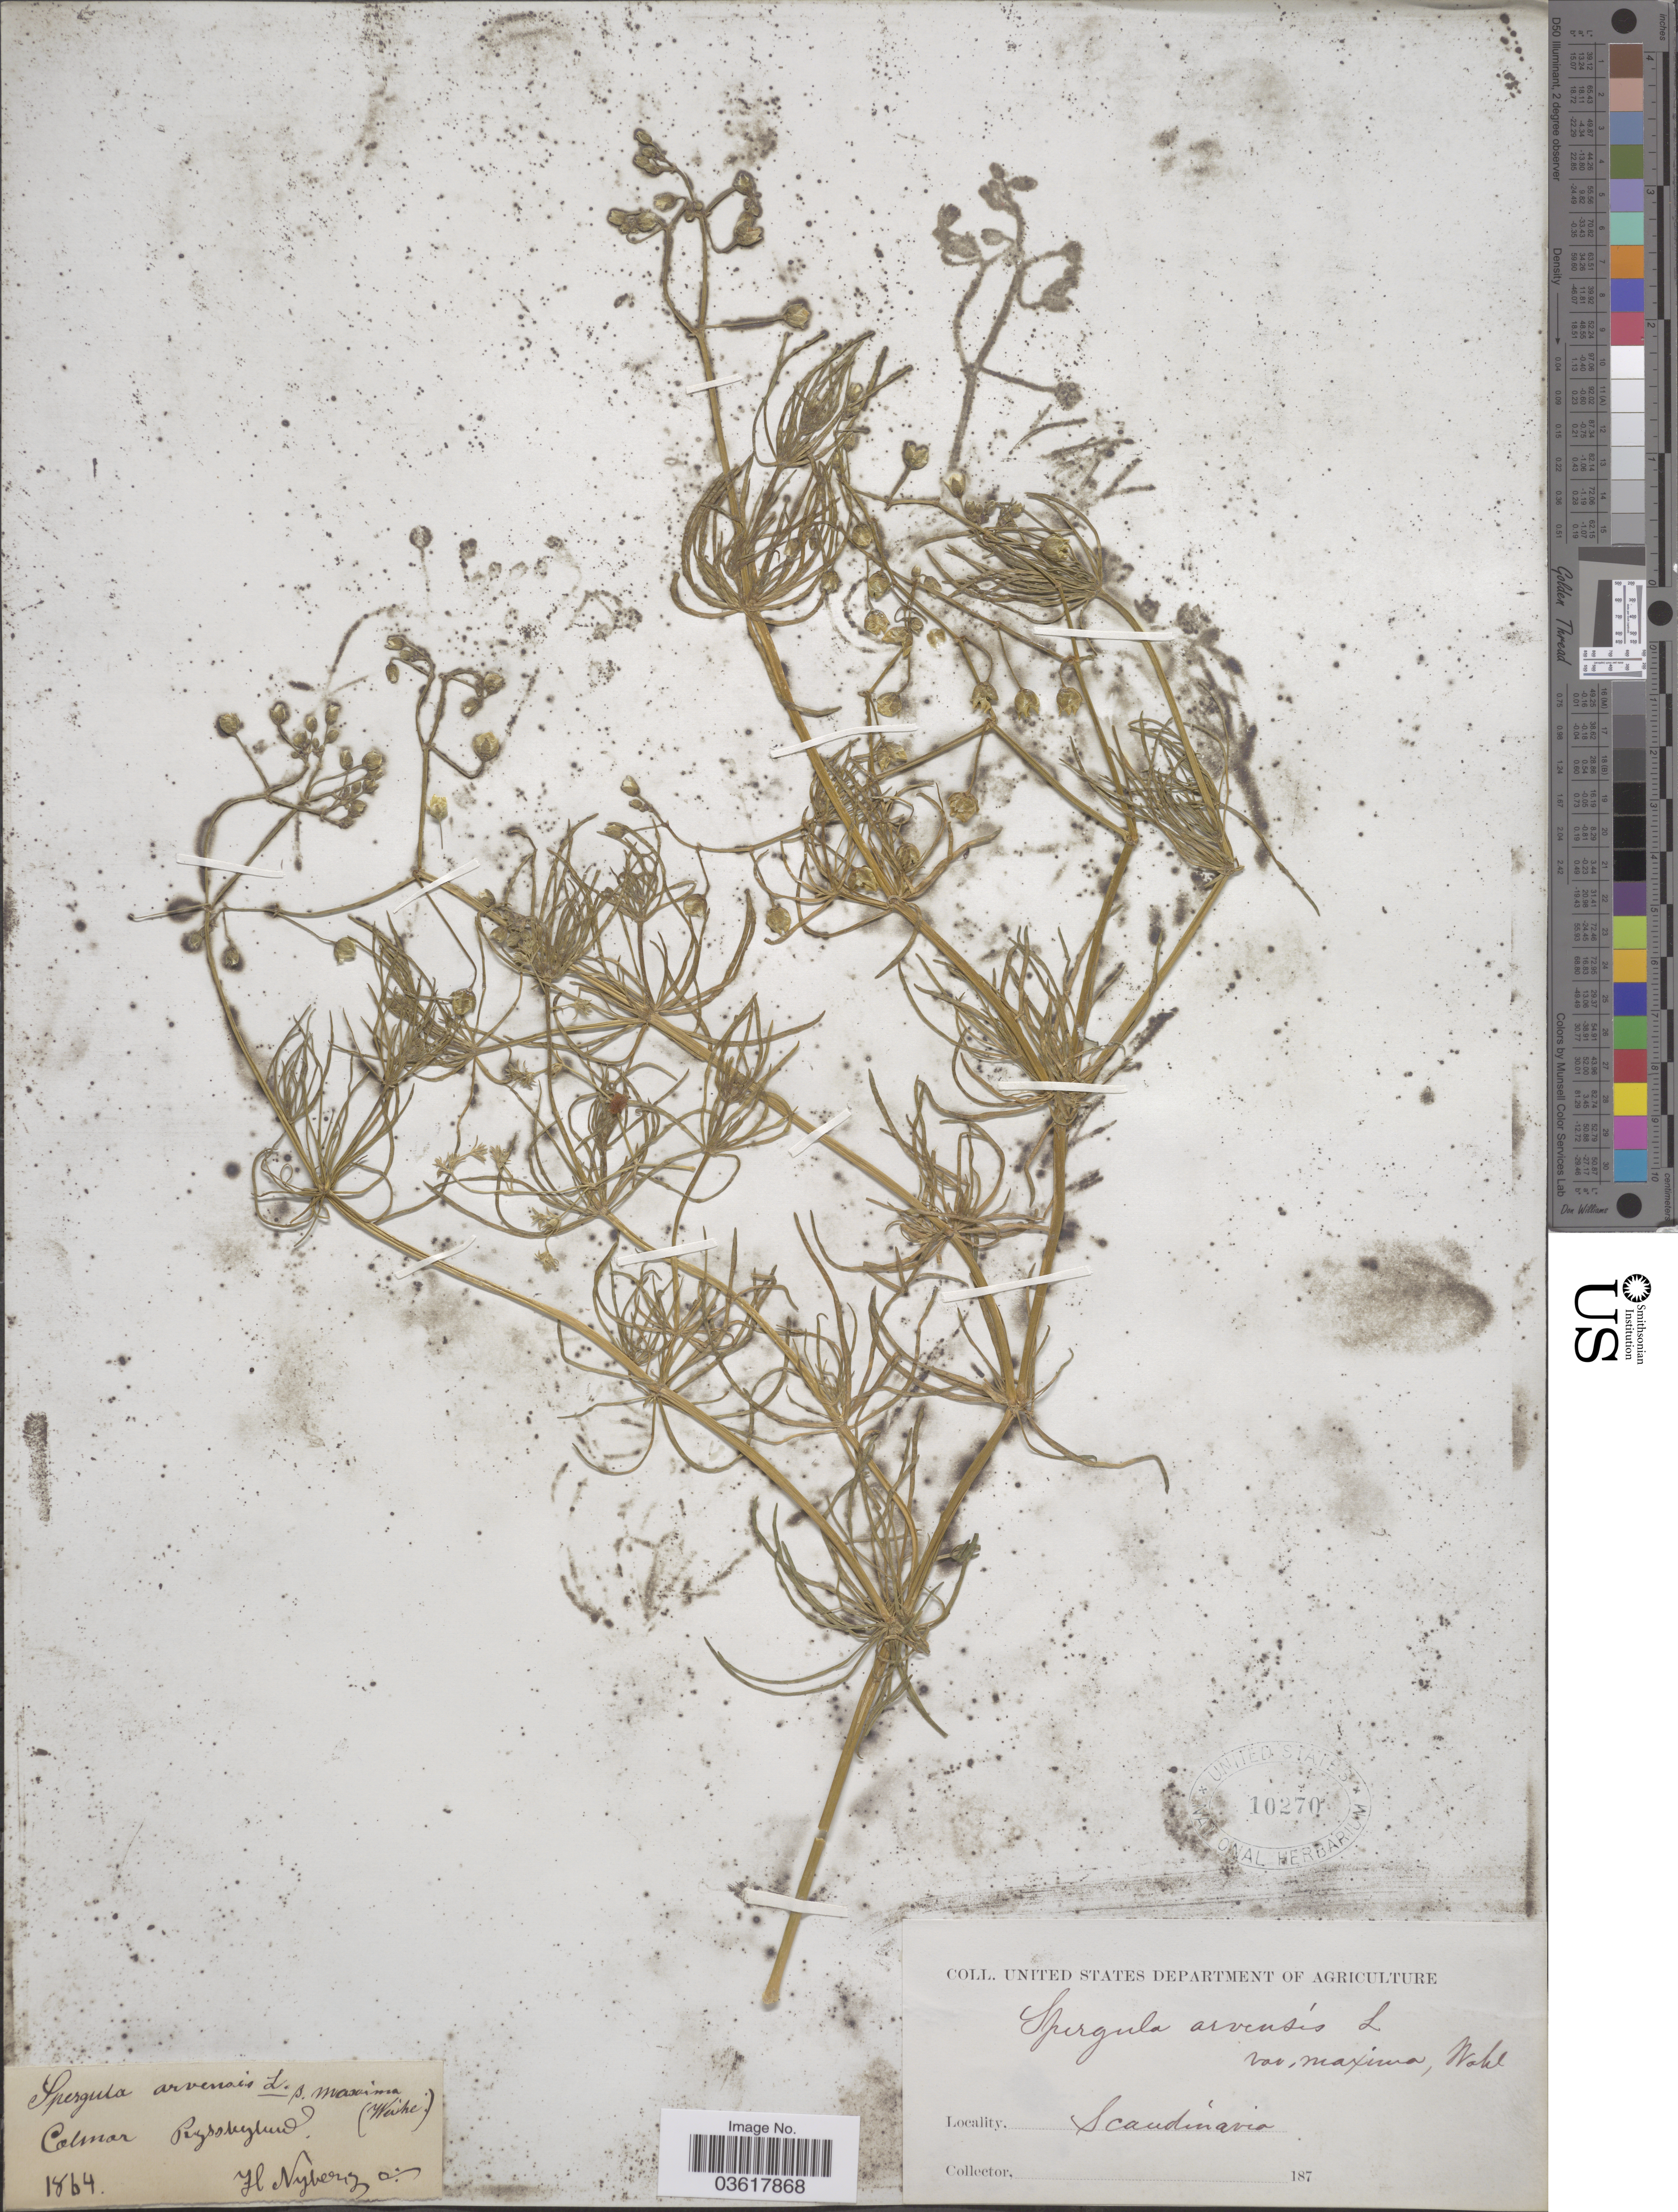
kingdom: Plantae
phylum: Tracheophyta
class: Magnoliopsida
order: Caryophyllales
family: Caryophyllaceae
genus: Spergula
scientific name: Spergula arvensis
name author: L.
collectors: United States Department of Agriculture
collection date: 1864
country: Sweden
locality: Scandinavia. Calmar Prysskylund [interpreted].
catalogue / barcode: US 10270